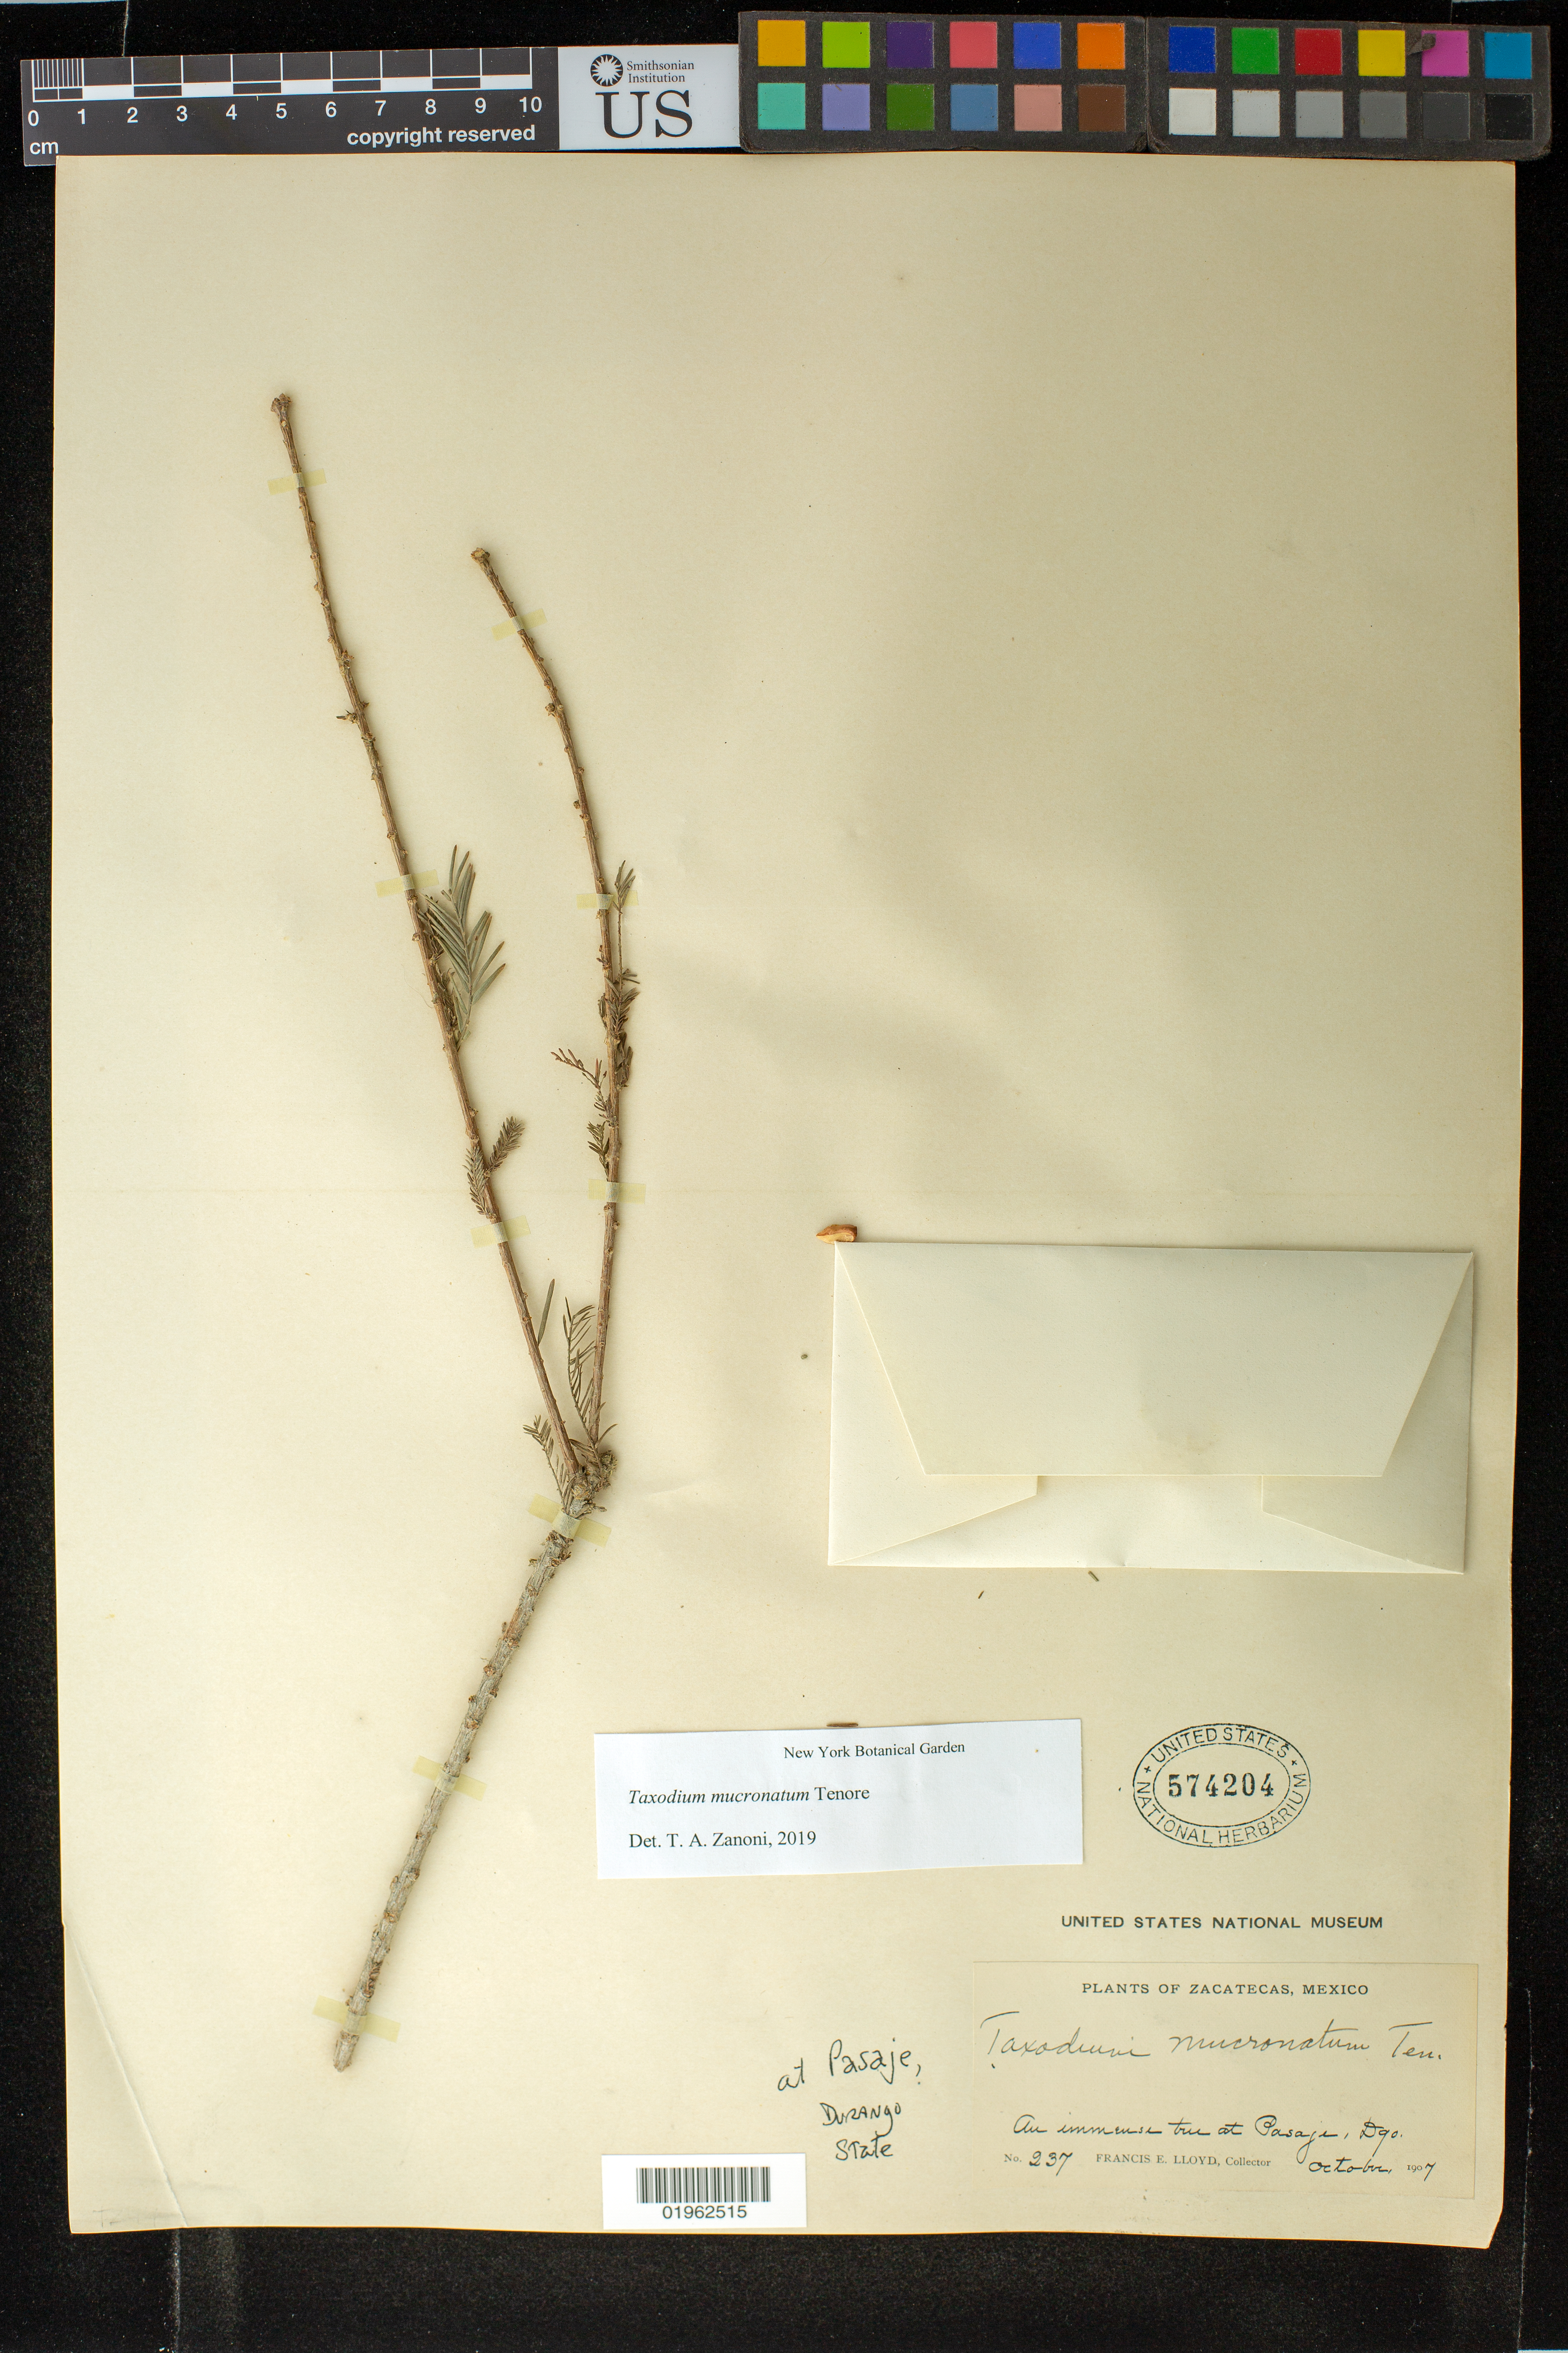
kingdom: Plantae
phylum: Tracheophyta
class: Pinopsida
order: Pinales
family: Cupressaceae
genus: Taxodium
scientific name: Taxodium mucronatum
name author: Ten.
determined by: Zanoni, T. A., (NY), New York Botanical Garden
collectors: F. E. Lloyd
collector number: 237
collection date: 1907-10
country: Mexico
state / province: Zacatecas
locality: Northern area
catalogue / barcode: US 574204